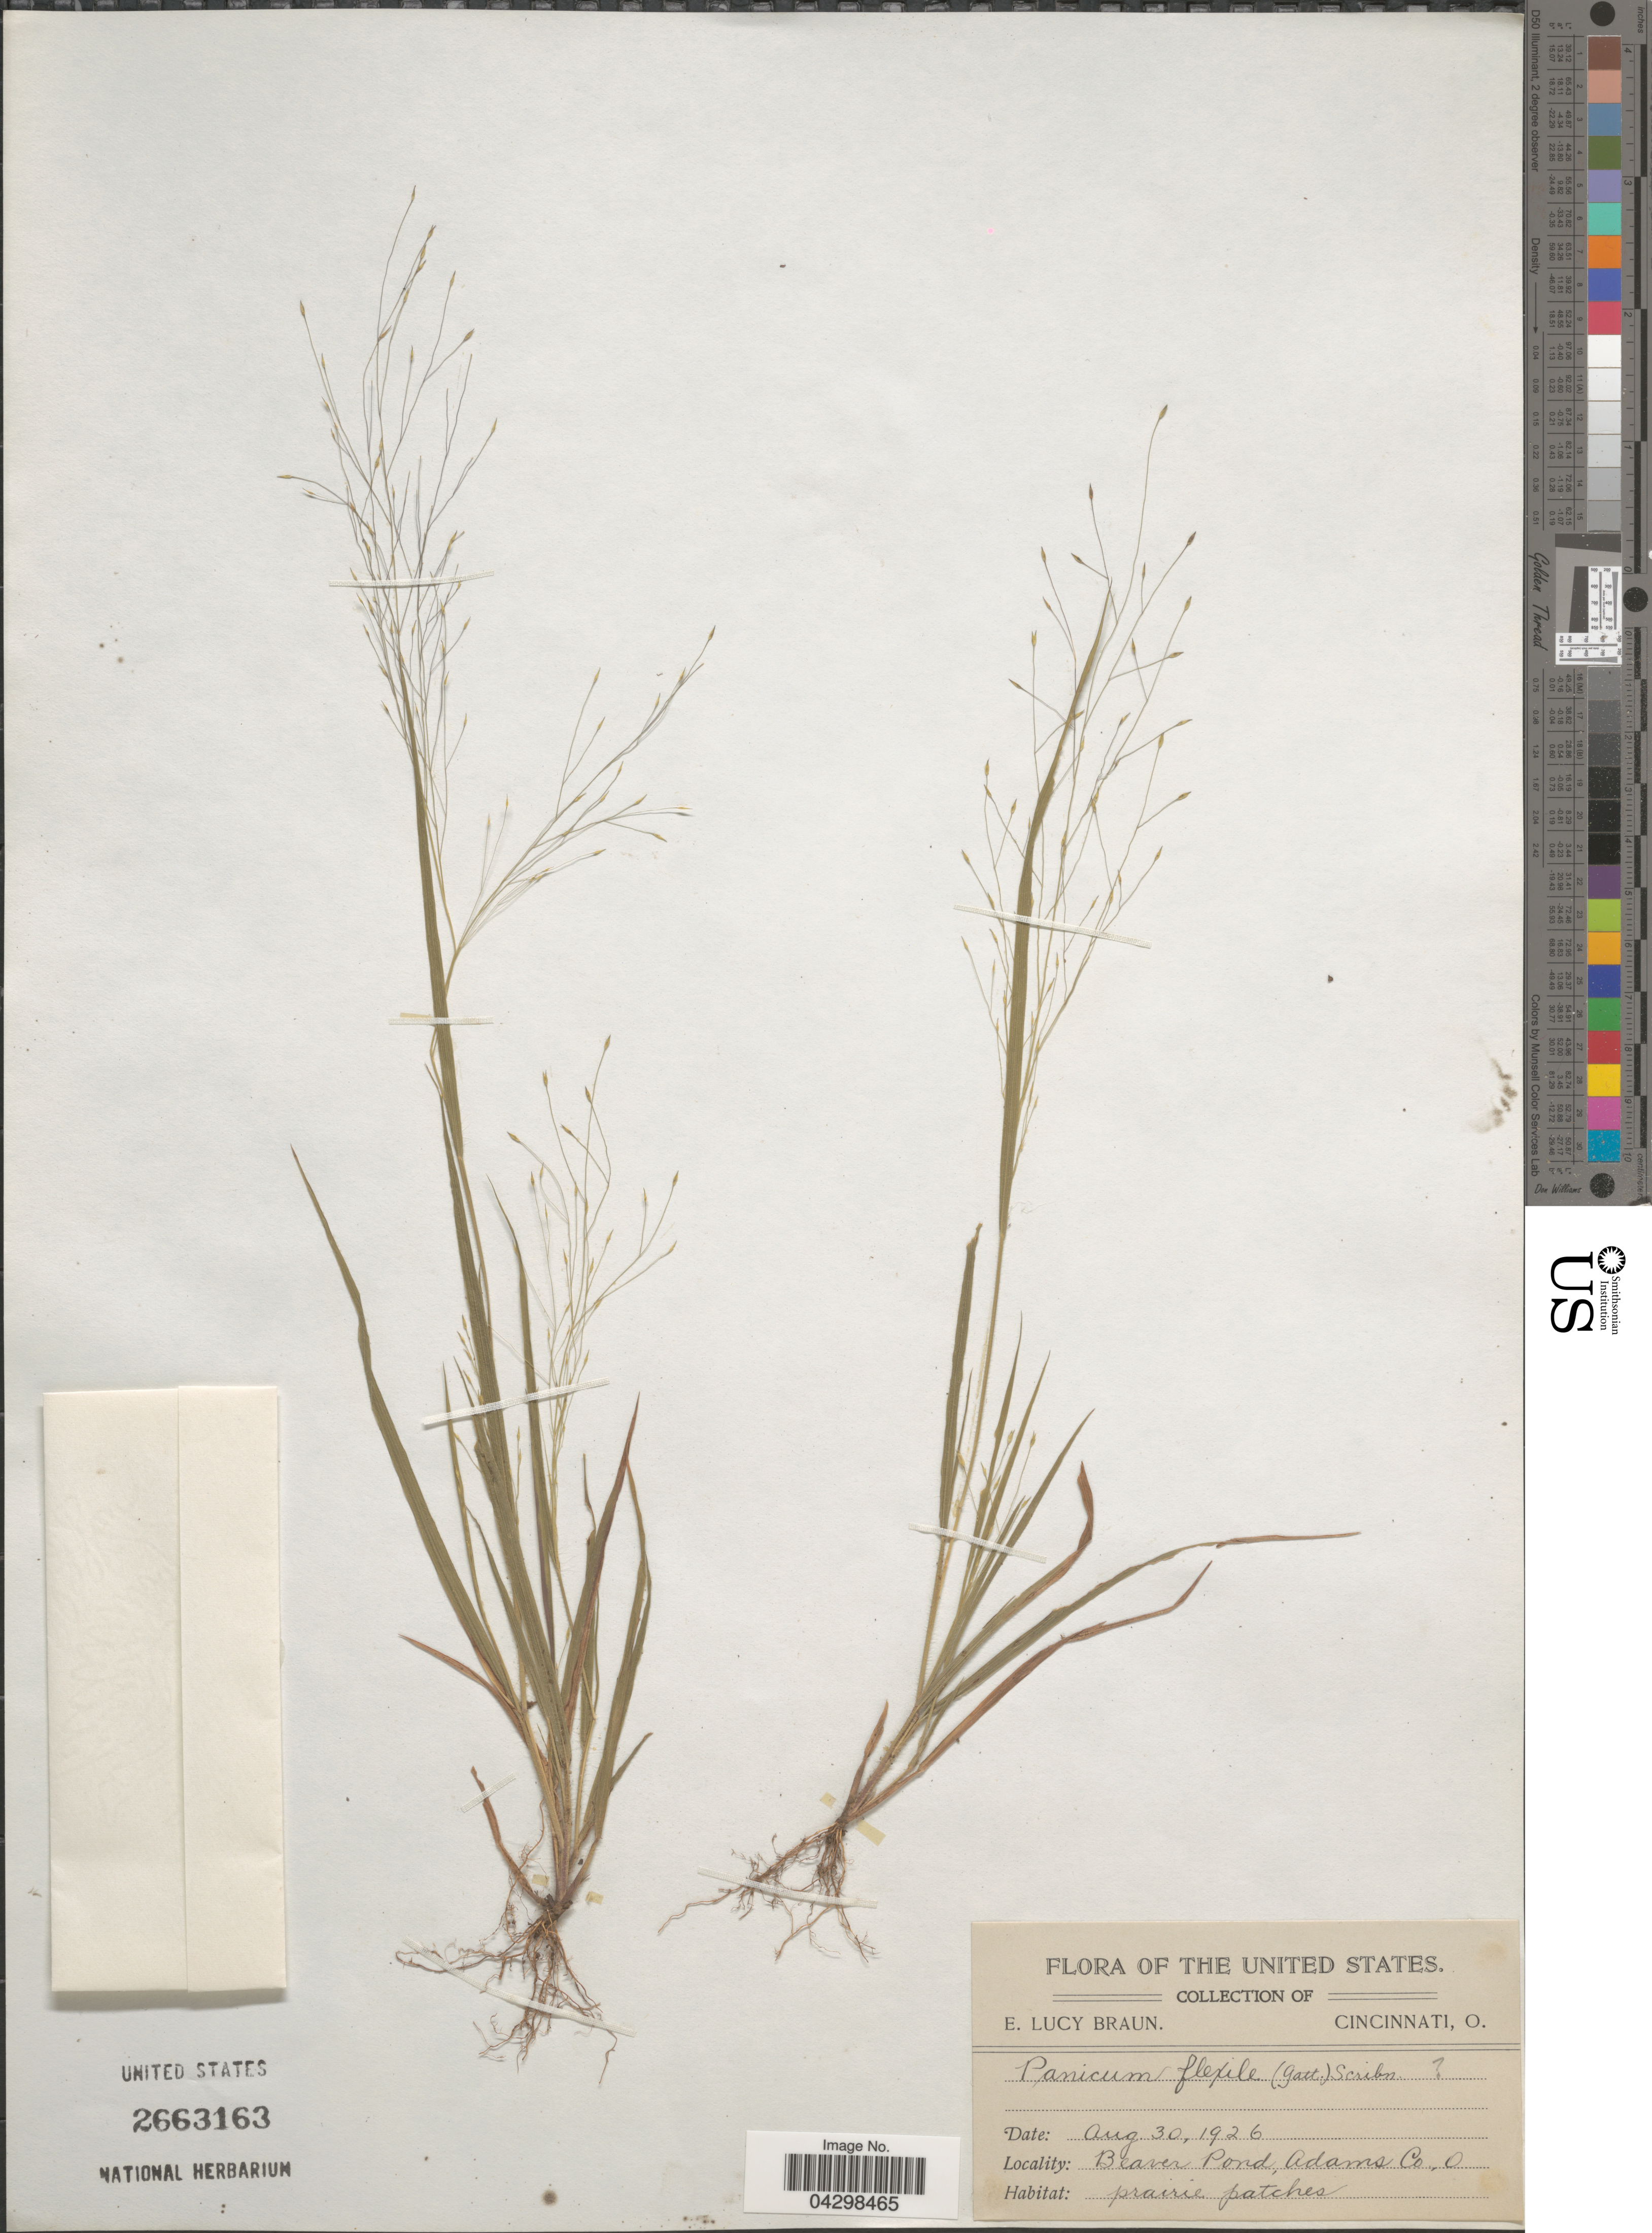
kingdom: Plantae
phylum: Tracheophyta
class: Liliopsida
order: Poales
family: Poaceae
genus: Panicum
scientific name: Panicum flexile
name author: (Gatt.) Scribn.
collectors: E. L. Braun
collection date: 1926-08-30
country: United States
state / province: Ohio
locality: Beaver Pond, Adams Co.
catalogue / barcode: US 2663163